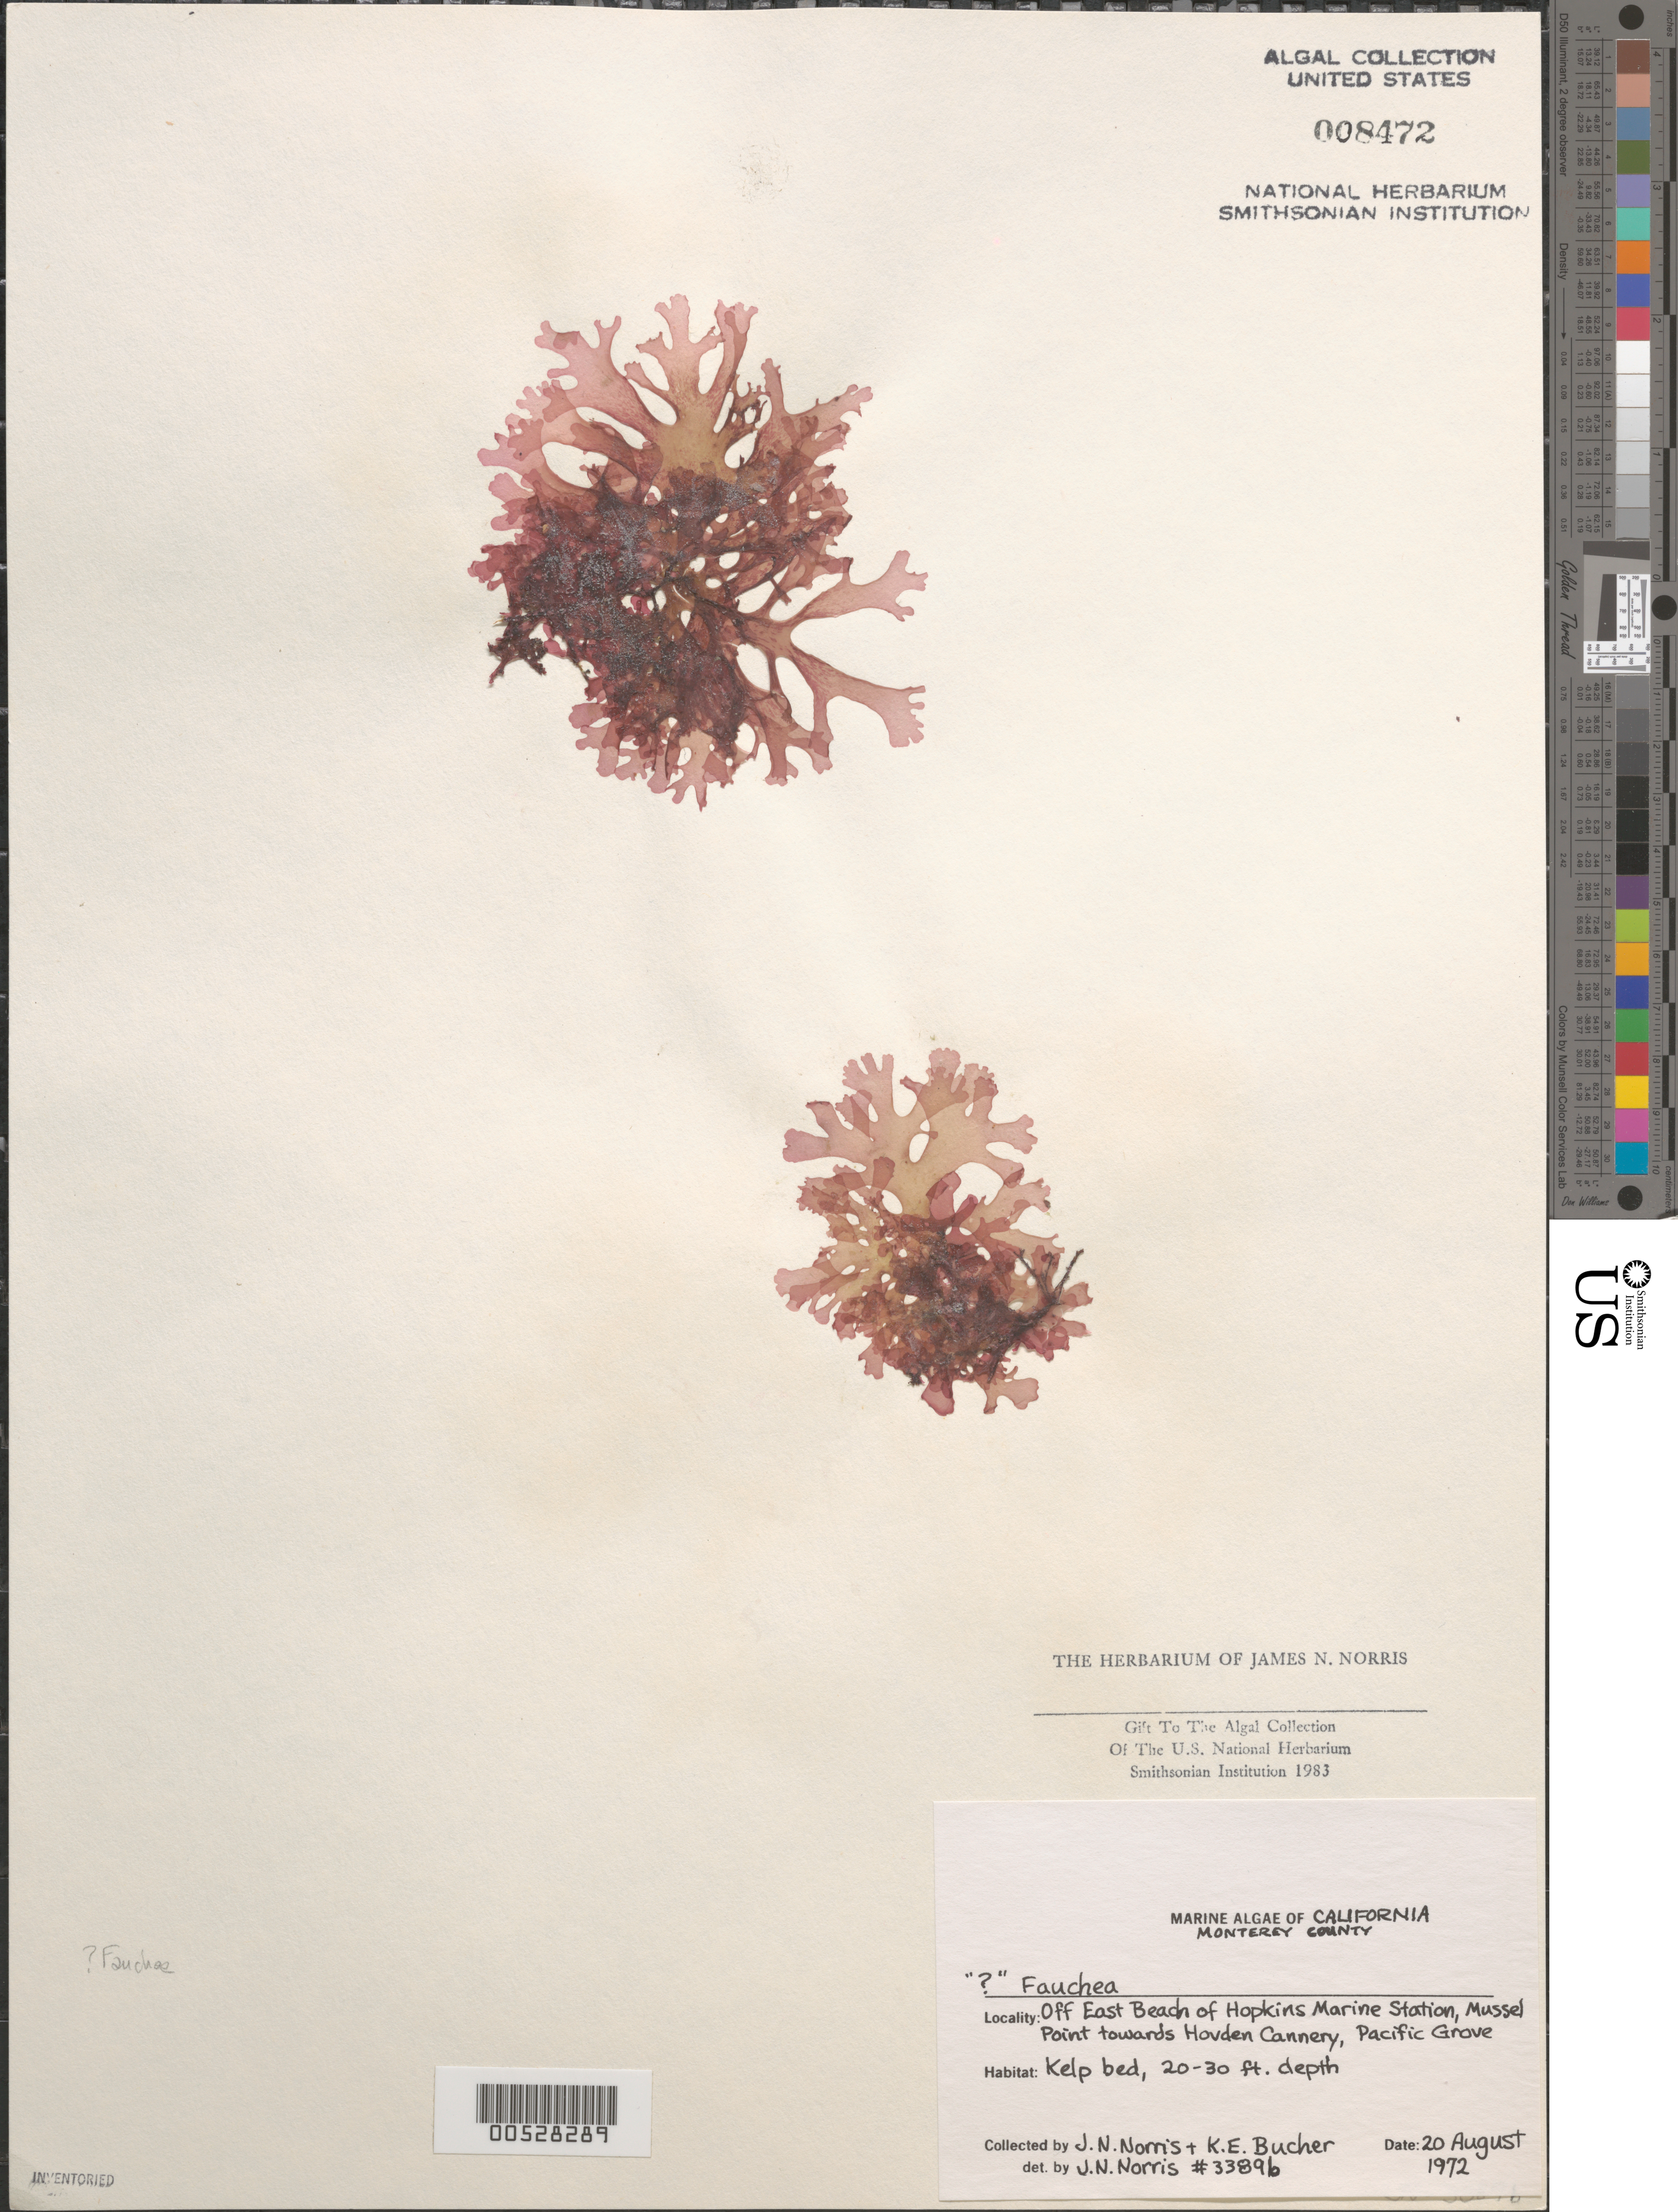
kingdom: Plantae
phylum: Rhodophyta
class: Florideophyceae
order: Rhodymeniales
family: Faucheaceae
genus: Fauchea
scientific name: Fauchea sp.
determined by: Norris, James N.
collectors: J. N. Norris & K. E. Bucher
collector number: JN-3389b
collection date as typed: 20 Aug 1972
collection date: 1972-08-20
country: United States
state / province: California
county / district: Monterey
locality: Pacific Grove, off east beach of Hopkins Marine Station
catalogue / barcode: US 8472